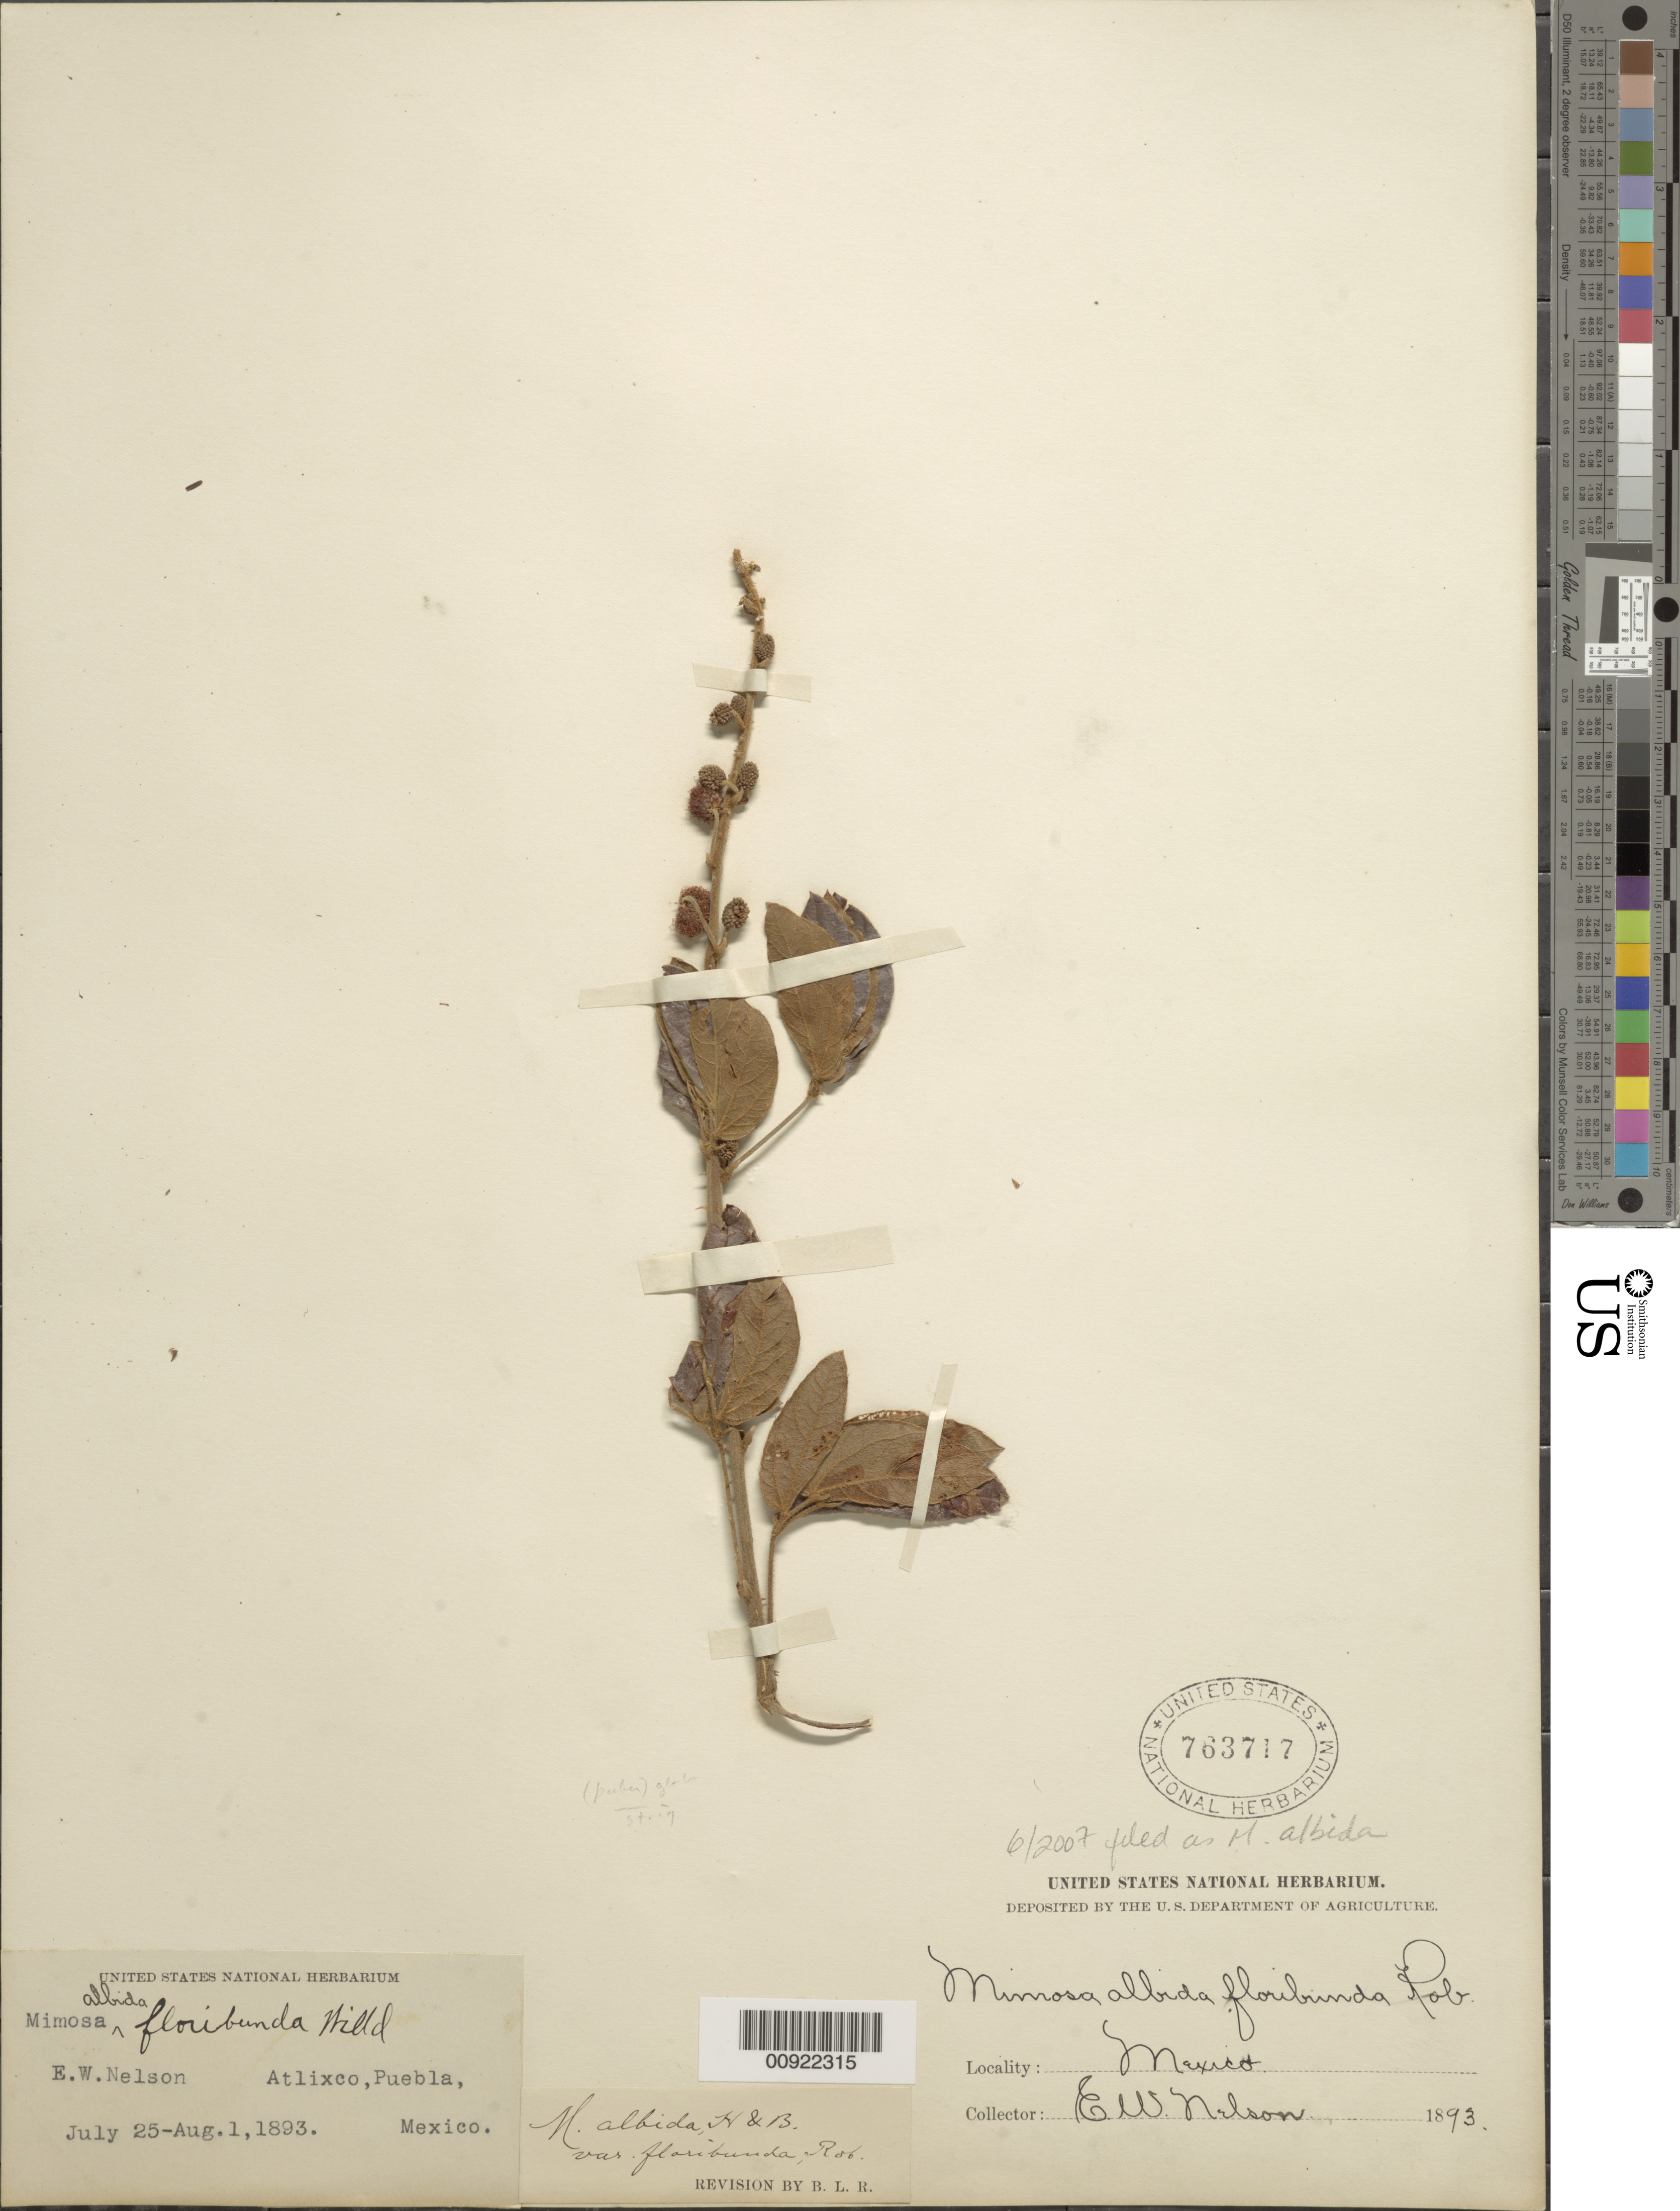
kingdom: Plantae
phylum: Tracheophyta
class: Magnoliopsida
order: Fabales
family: Fabaceae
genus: Mimosa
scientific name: Mimosa albida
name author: Humb. & Bonpl. ex Willd.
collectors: E. W. Nelson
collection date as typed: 25 Jul 1893 to 01 Aug 1893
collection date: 1893-07-25/1893-08-01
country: Mexico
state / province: Puebla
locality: Atlixco, Puebla.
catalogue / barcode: US 763717